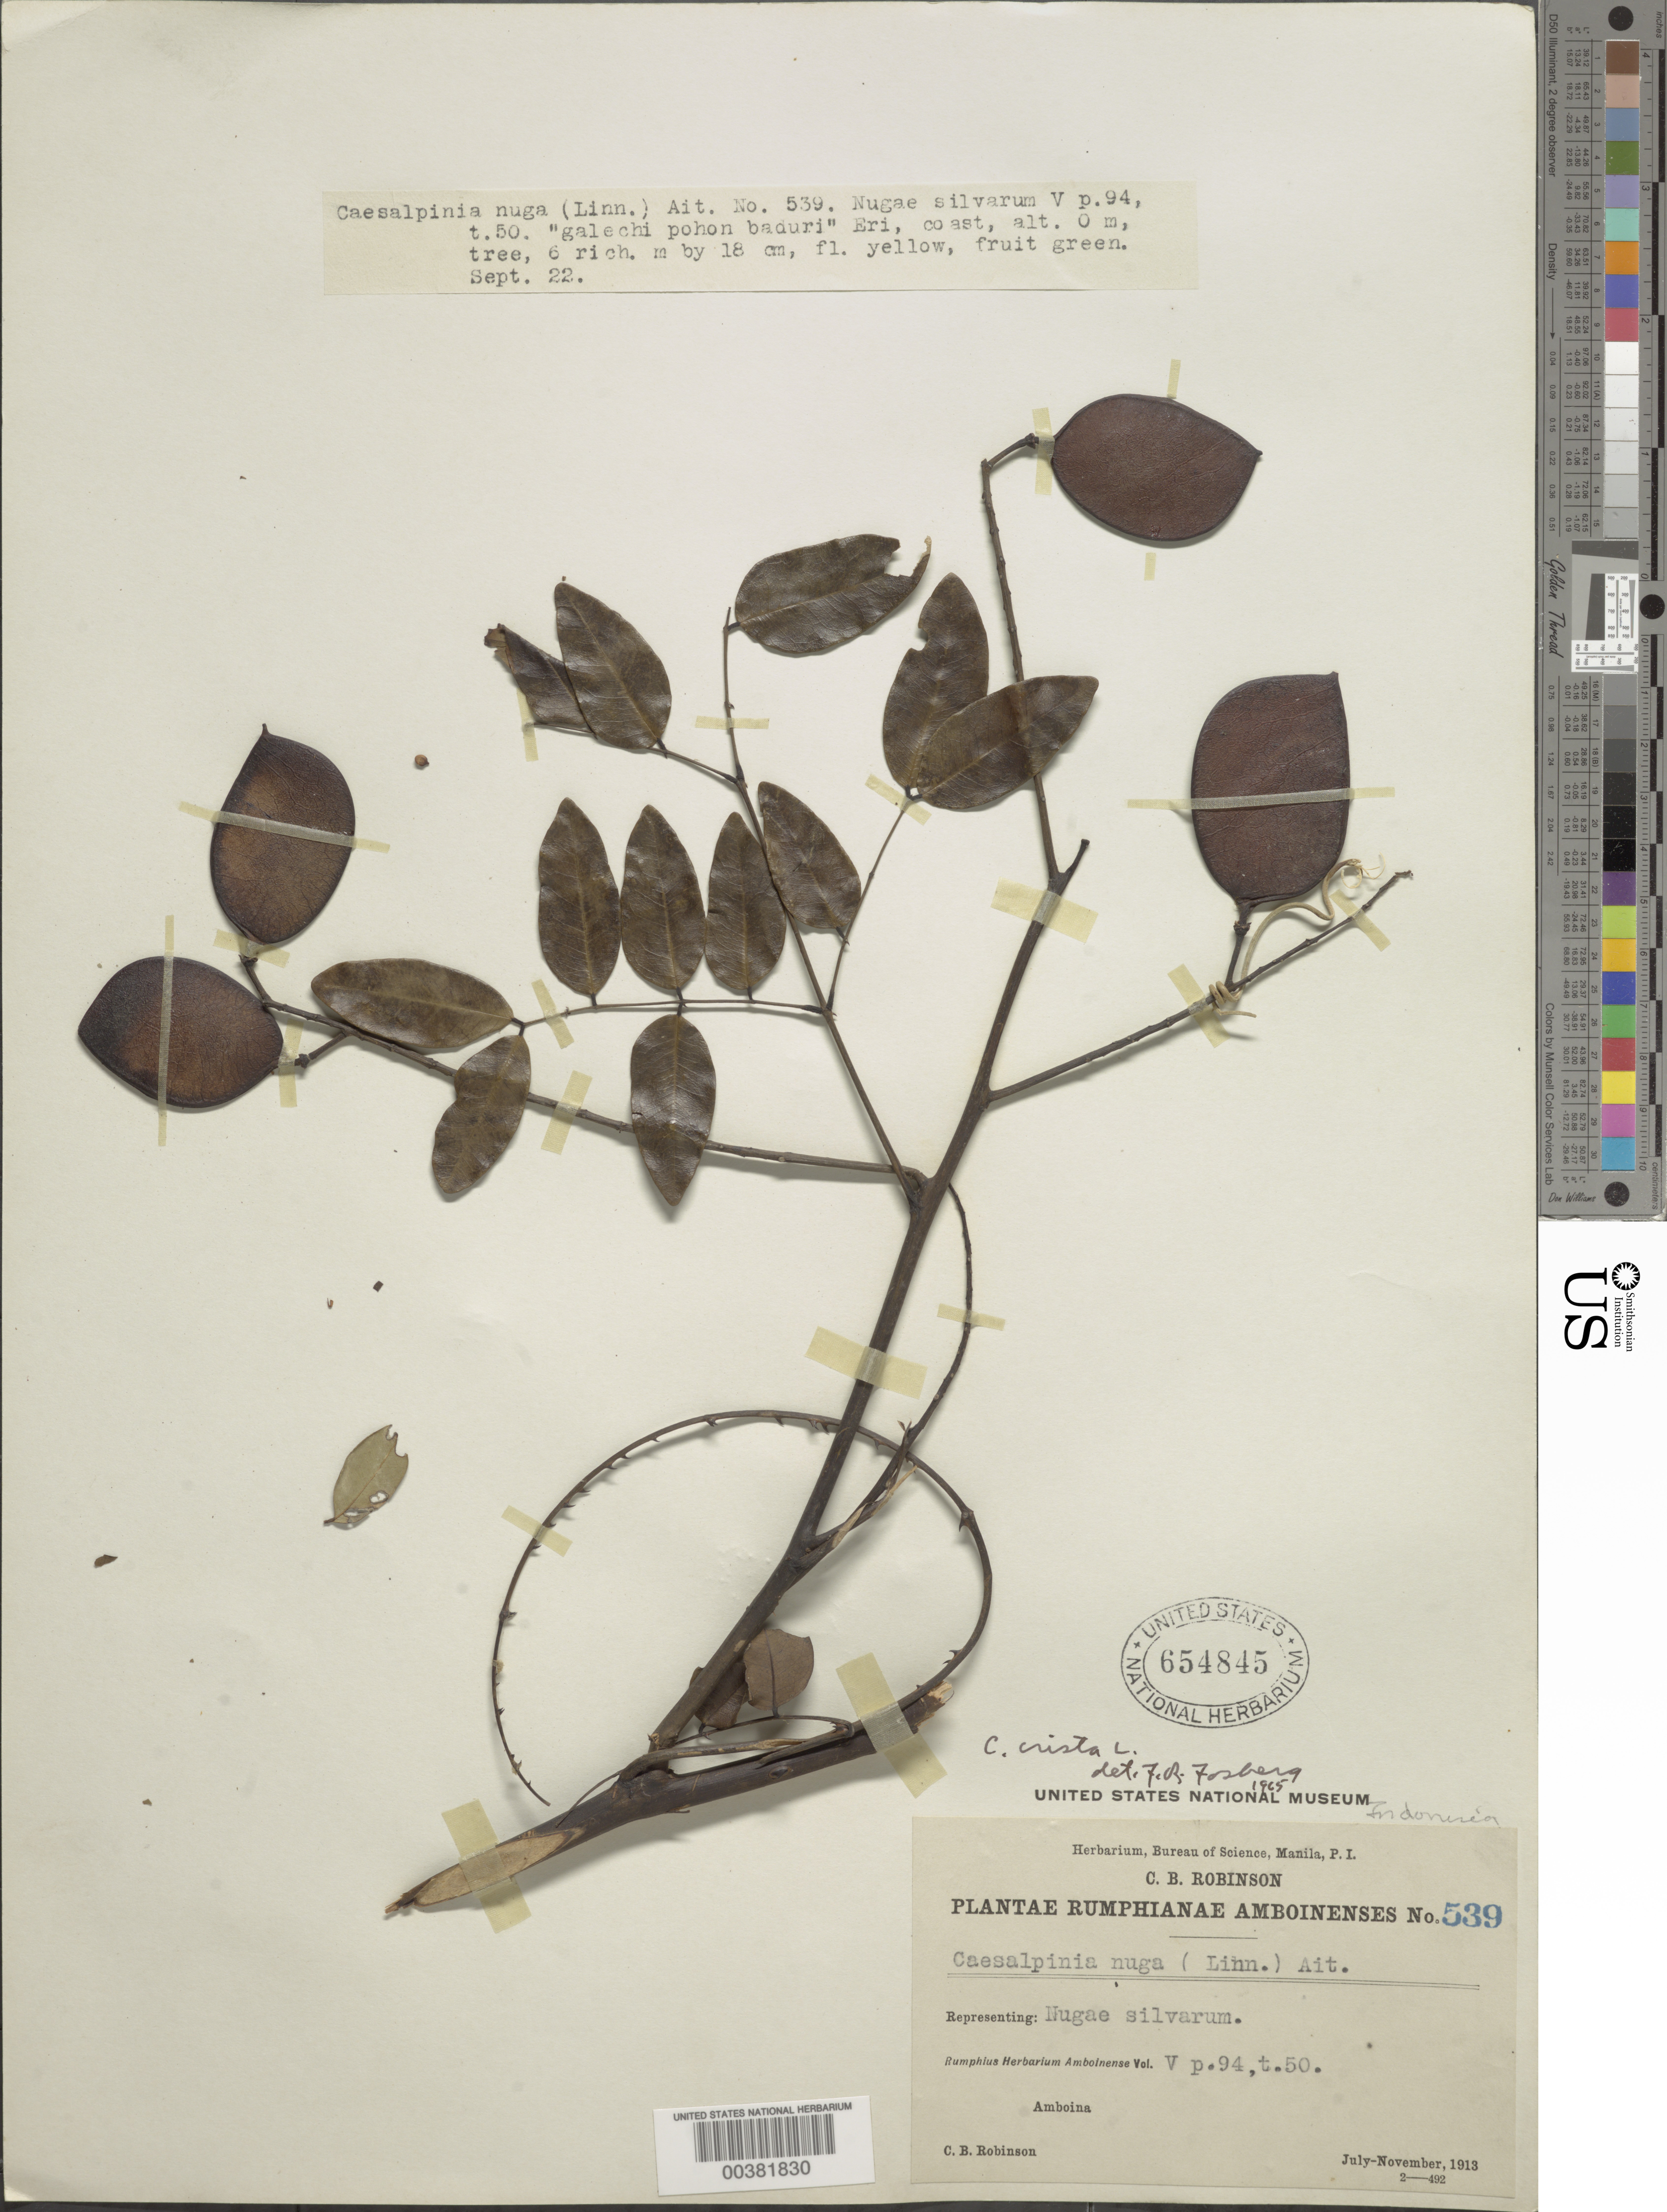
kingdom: Plantae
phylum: Tracheophyta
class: Magnoliopsida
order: Fabales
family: Fabaceae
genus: Ticanto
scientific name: Ticanto crista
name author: (L.) R. Clark & Gagnon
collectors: C. Robinson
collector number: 539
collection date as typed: Jul 1913 to -- Nov 1913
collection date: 1913-07/1913-11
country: Indonesia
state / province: Sumatra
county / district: Sumatera Utara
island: Sumatra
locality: Along the Sengei Moeka between Tanah Datar and Tandjoeng Tiram, Batoet Bara.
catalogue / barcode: US 654845